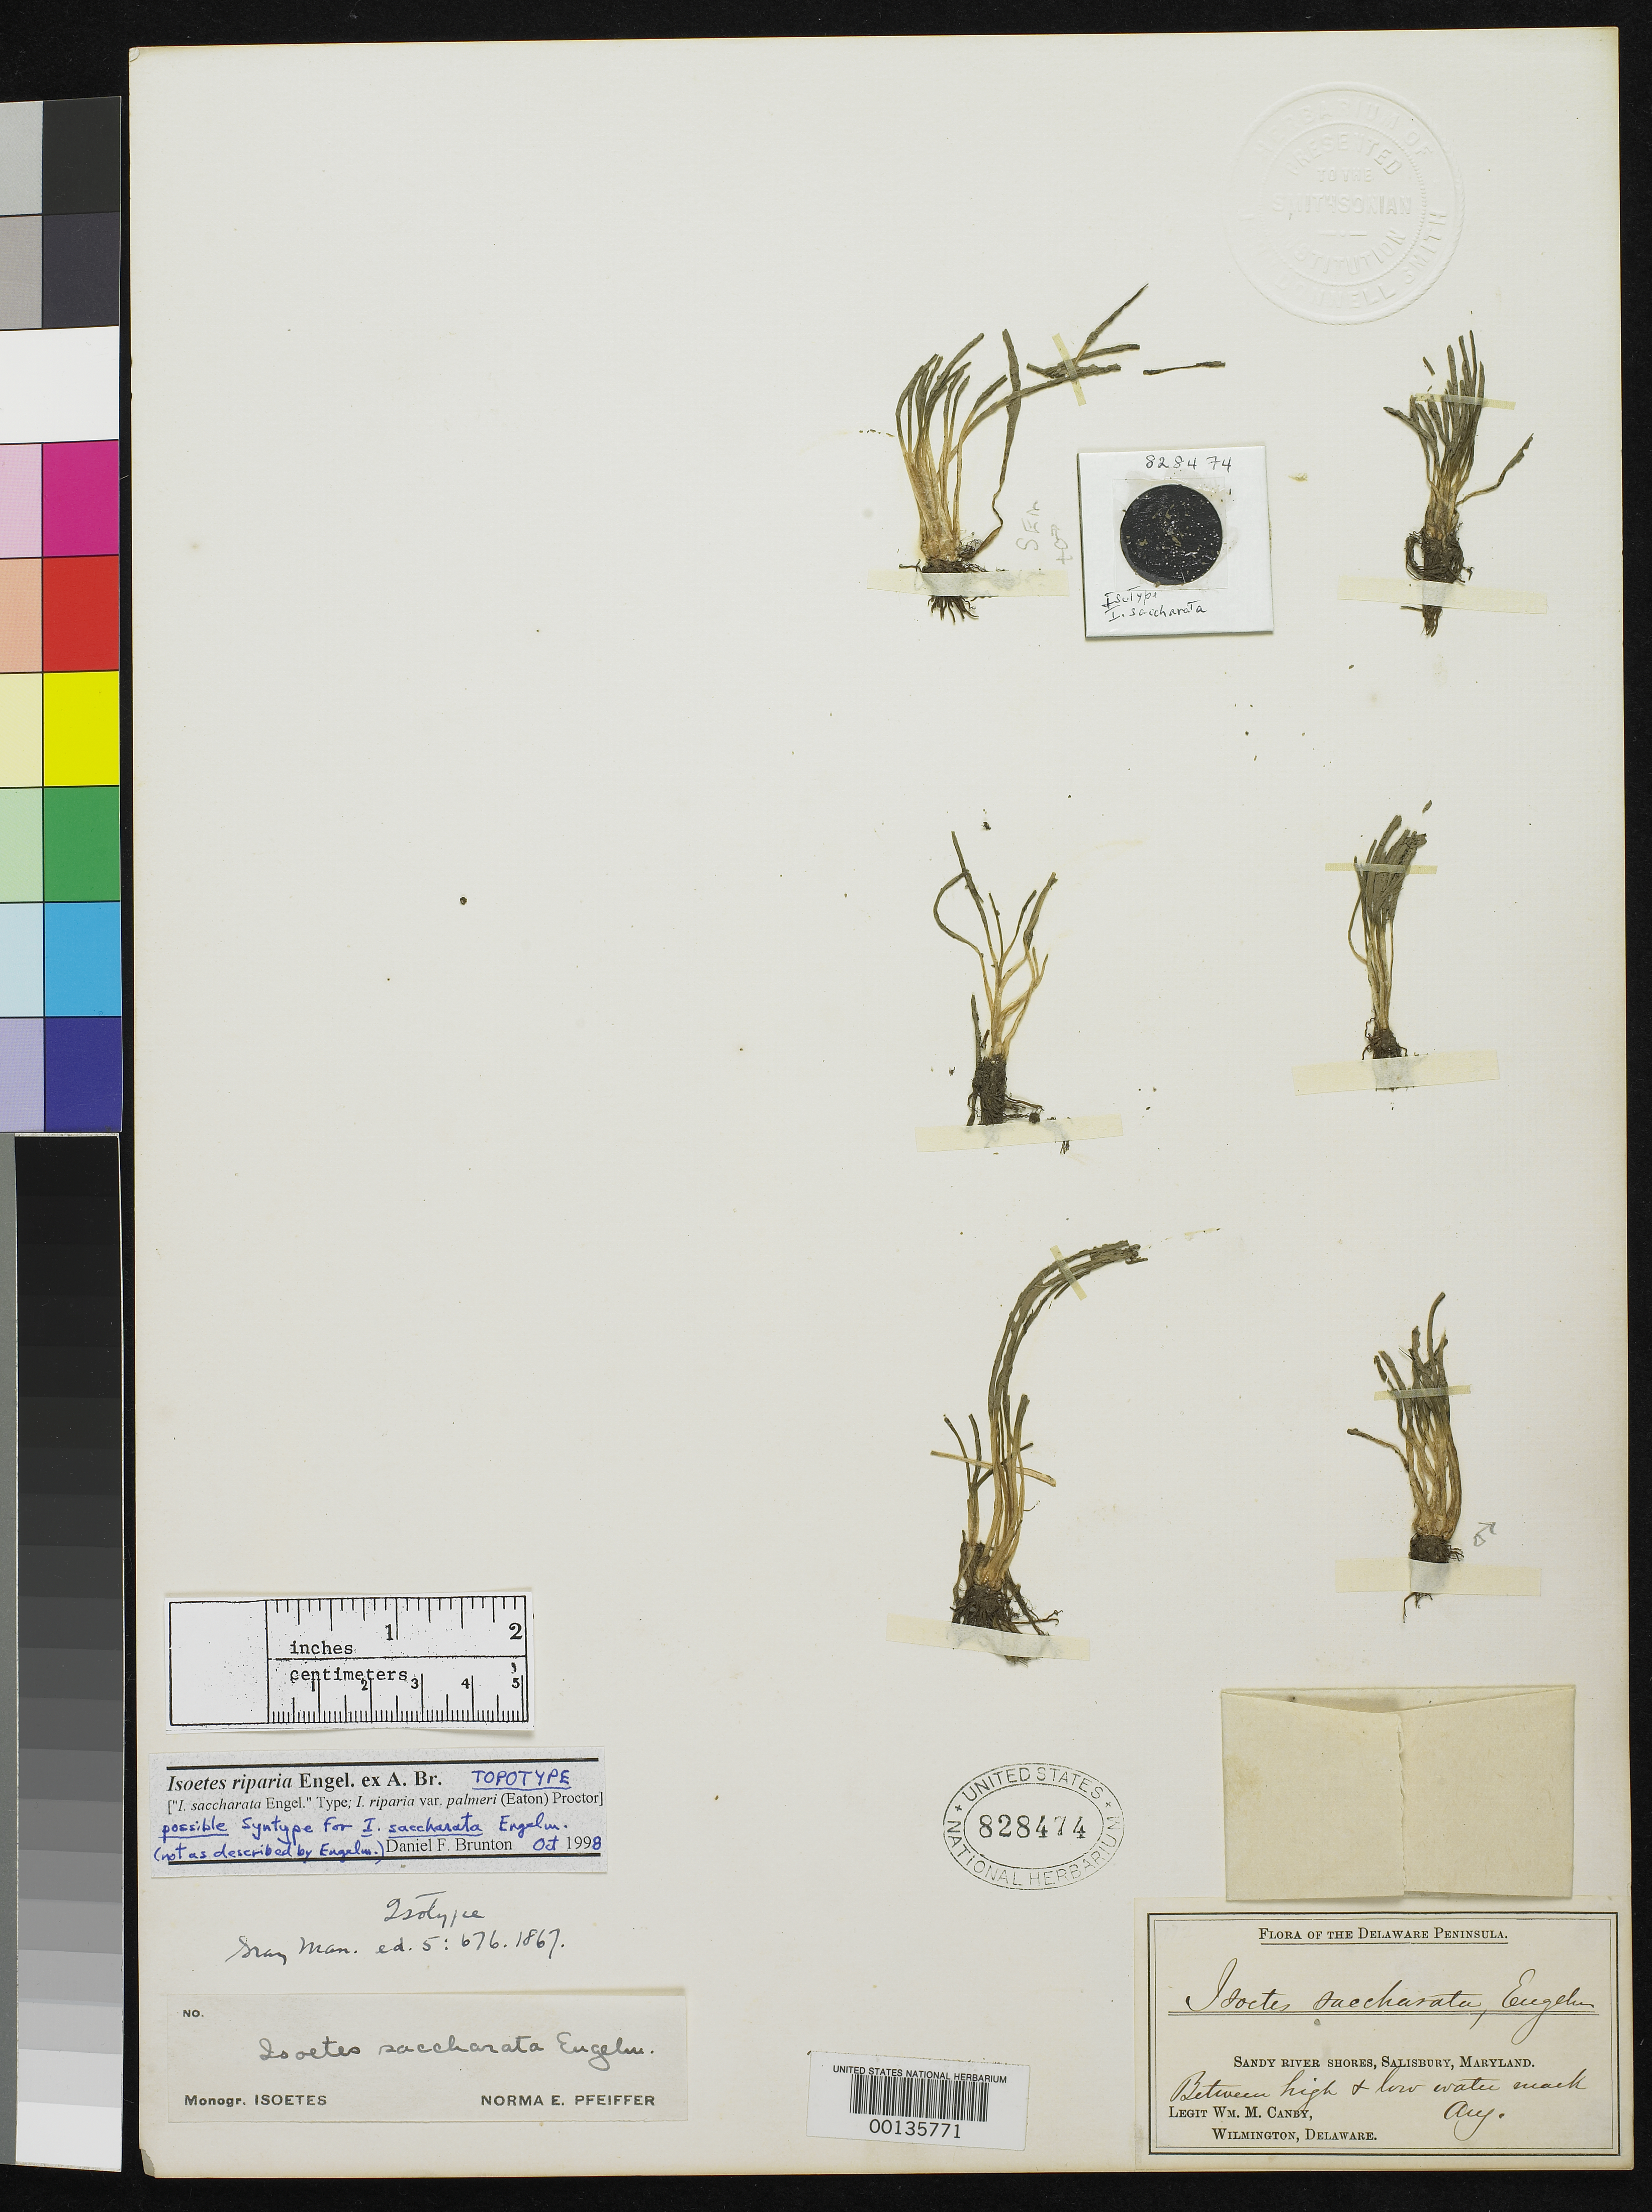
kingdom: Plantae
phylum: Tracheophyta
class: Lycopodiopsida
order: Isoetales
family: Isoetaceae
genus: Isoetes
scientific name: Isoetes saccharata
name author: Engelm. in A. Gray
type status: Isotype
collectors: W. M. Canby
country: United States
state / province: Maryland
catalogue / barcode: US 828474